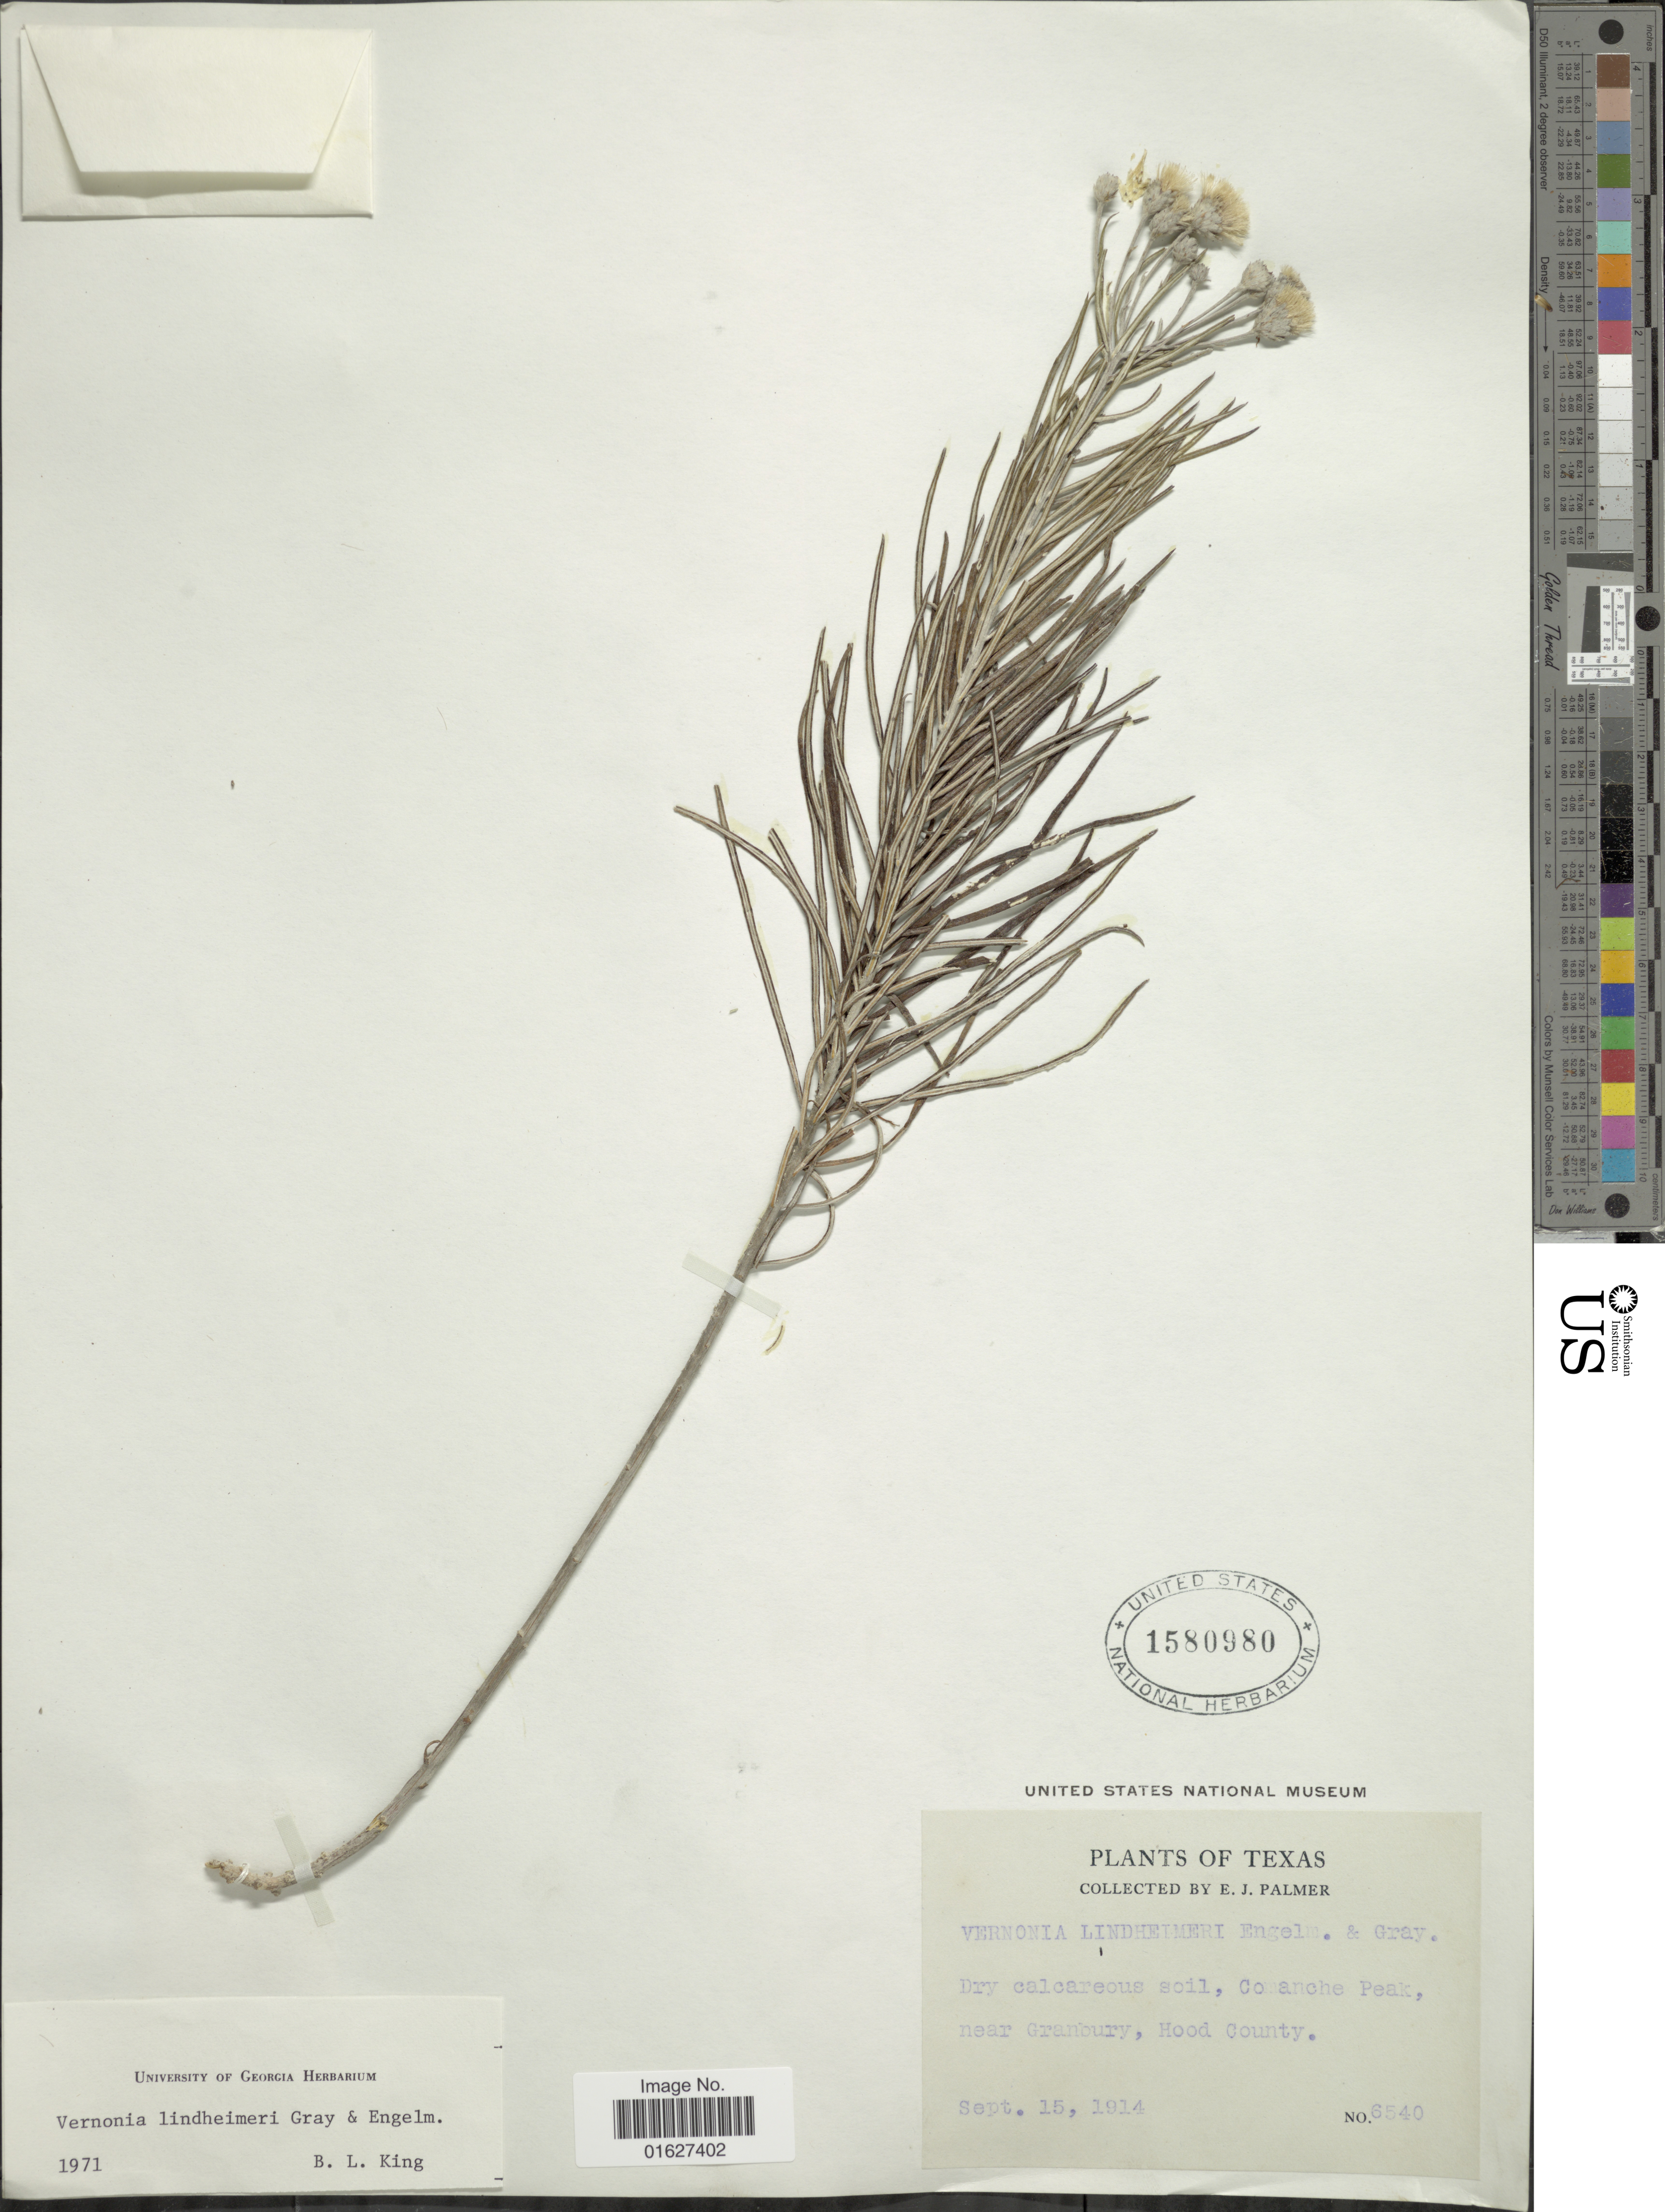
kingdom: Plantae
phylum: Tracheophyta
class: Magnoliopsida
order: Asterales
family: Asteraceae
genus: Vernonia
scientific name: Vernonia lindheimeri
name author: A. Gray & Engelm. in A. Gray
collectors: E. J. Palmer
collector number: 6540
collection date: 1914-09-15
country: United States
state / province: Texas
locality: Texas. Comanche Peak near Granburry, Hood County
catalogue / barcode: US 1580980